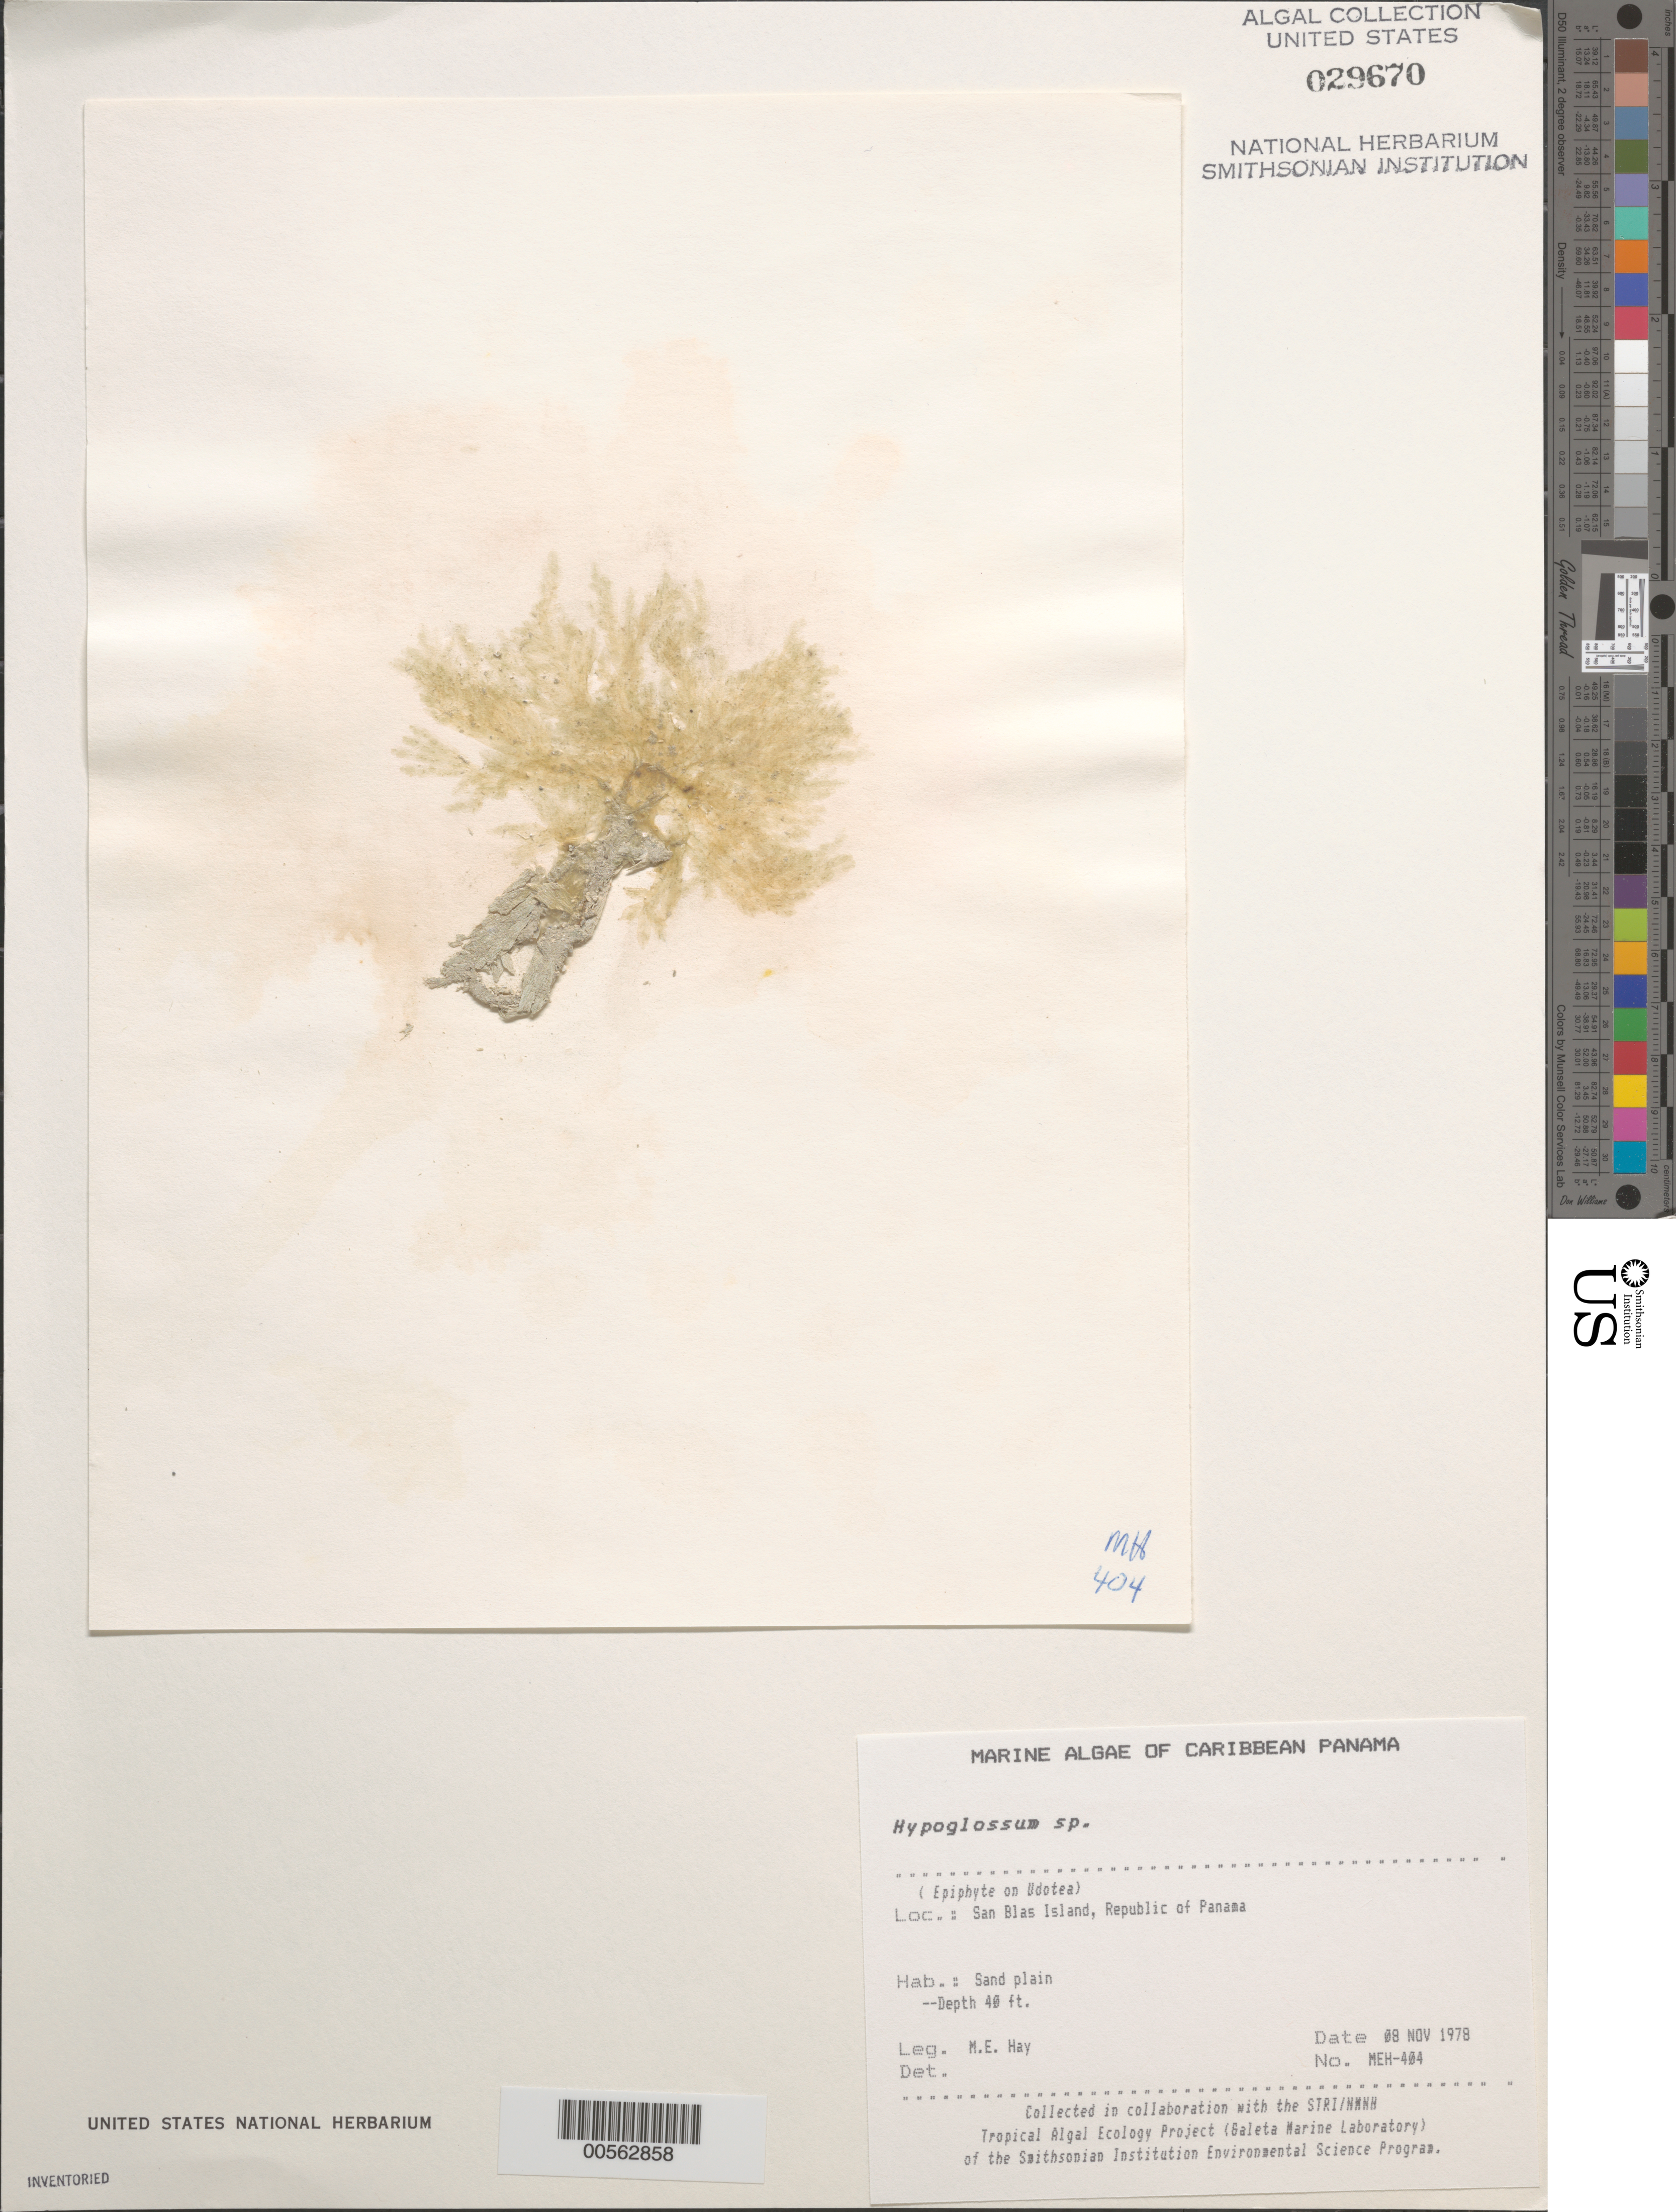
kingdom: Plantae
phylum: Rhodophyta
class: Florideophyceae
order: Ceramiales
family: Delesseriaceae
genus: Hypoglossum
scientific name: Hypoglossum sp.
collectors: M. E. Hay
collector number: MEH-404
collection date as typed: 08 Nov 1978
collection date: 1978-11-08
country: Panama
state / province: Kuna Yala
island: San Blas Island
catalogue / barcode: US 29670